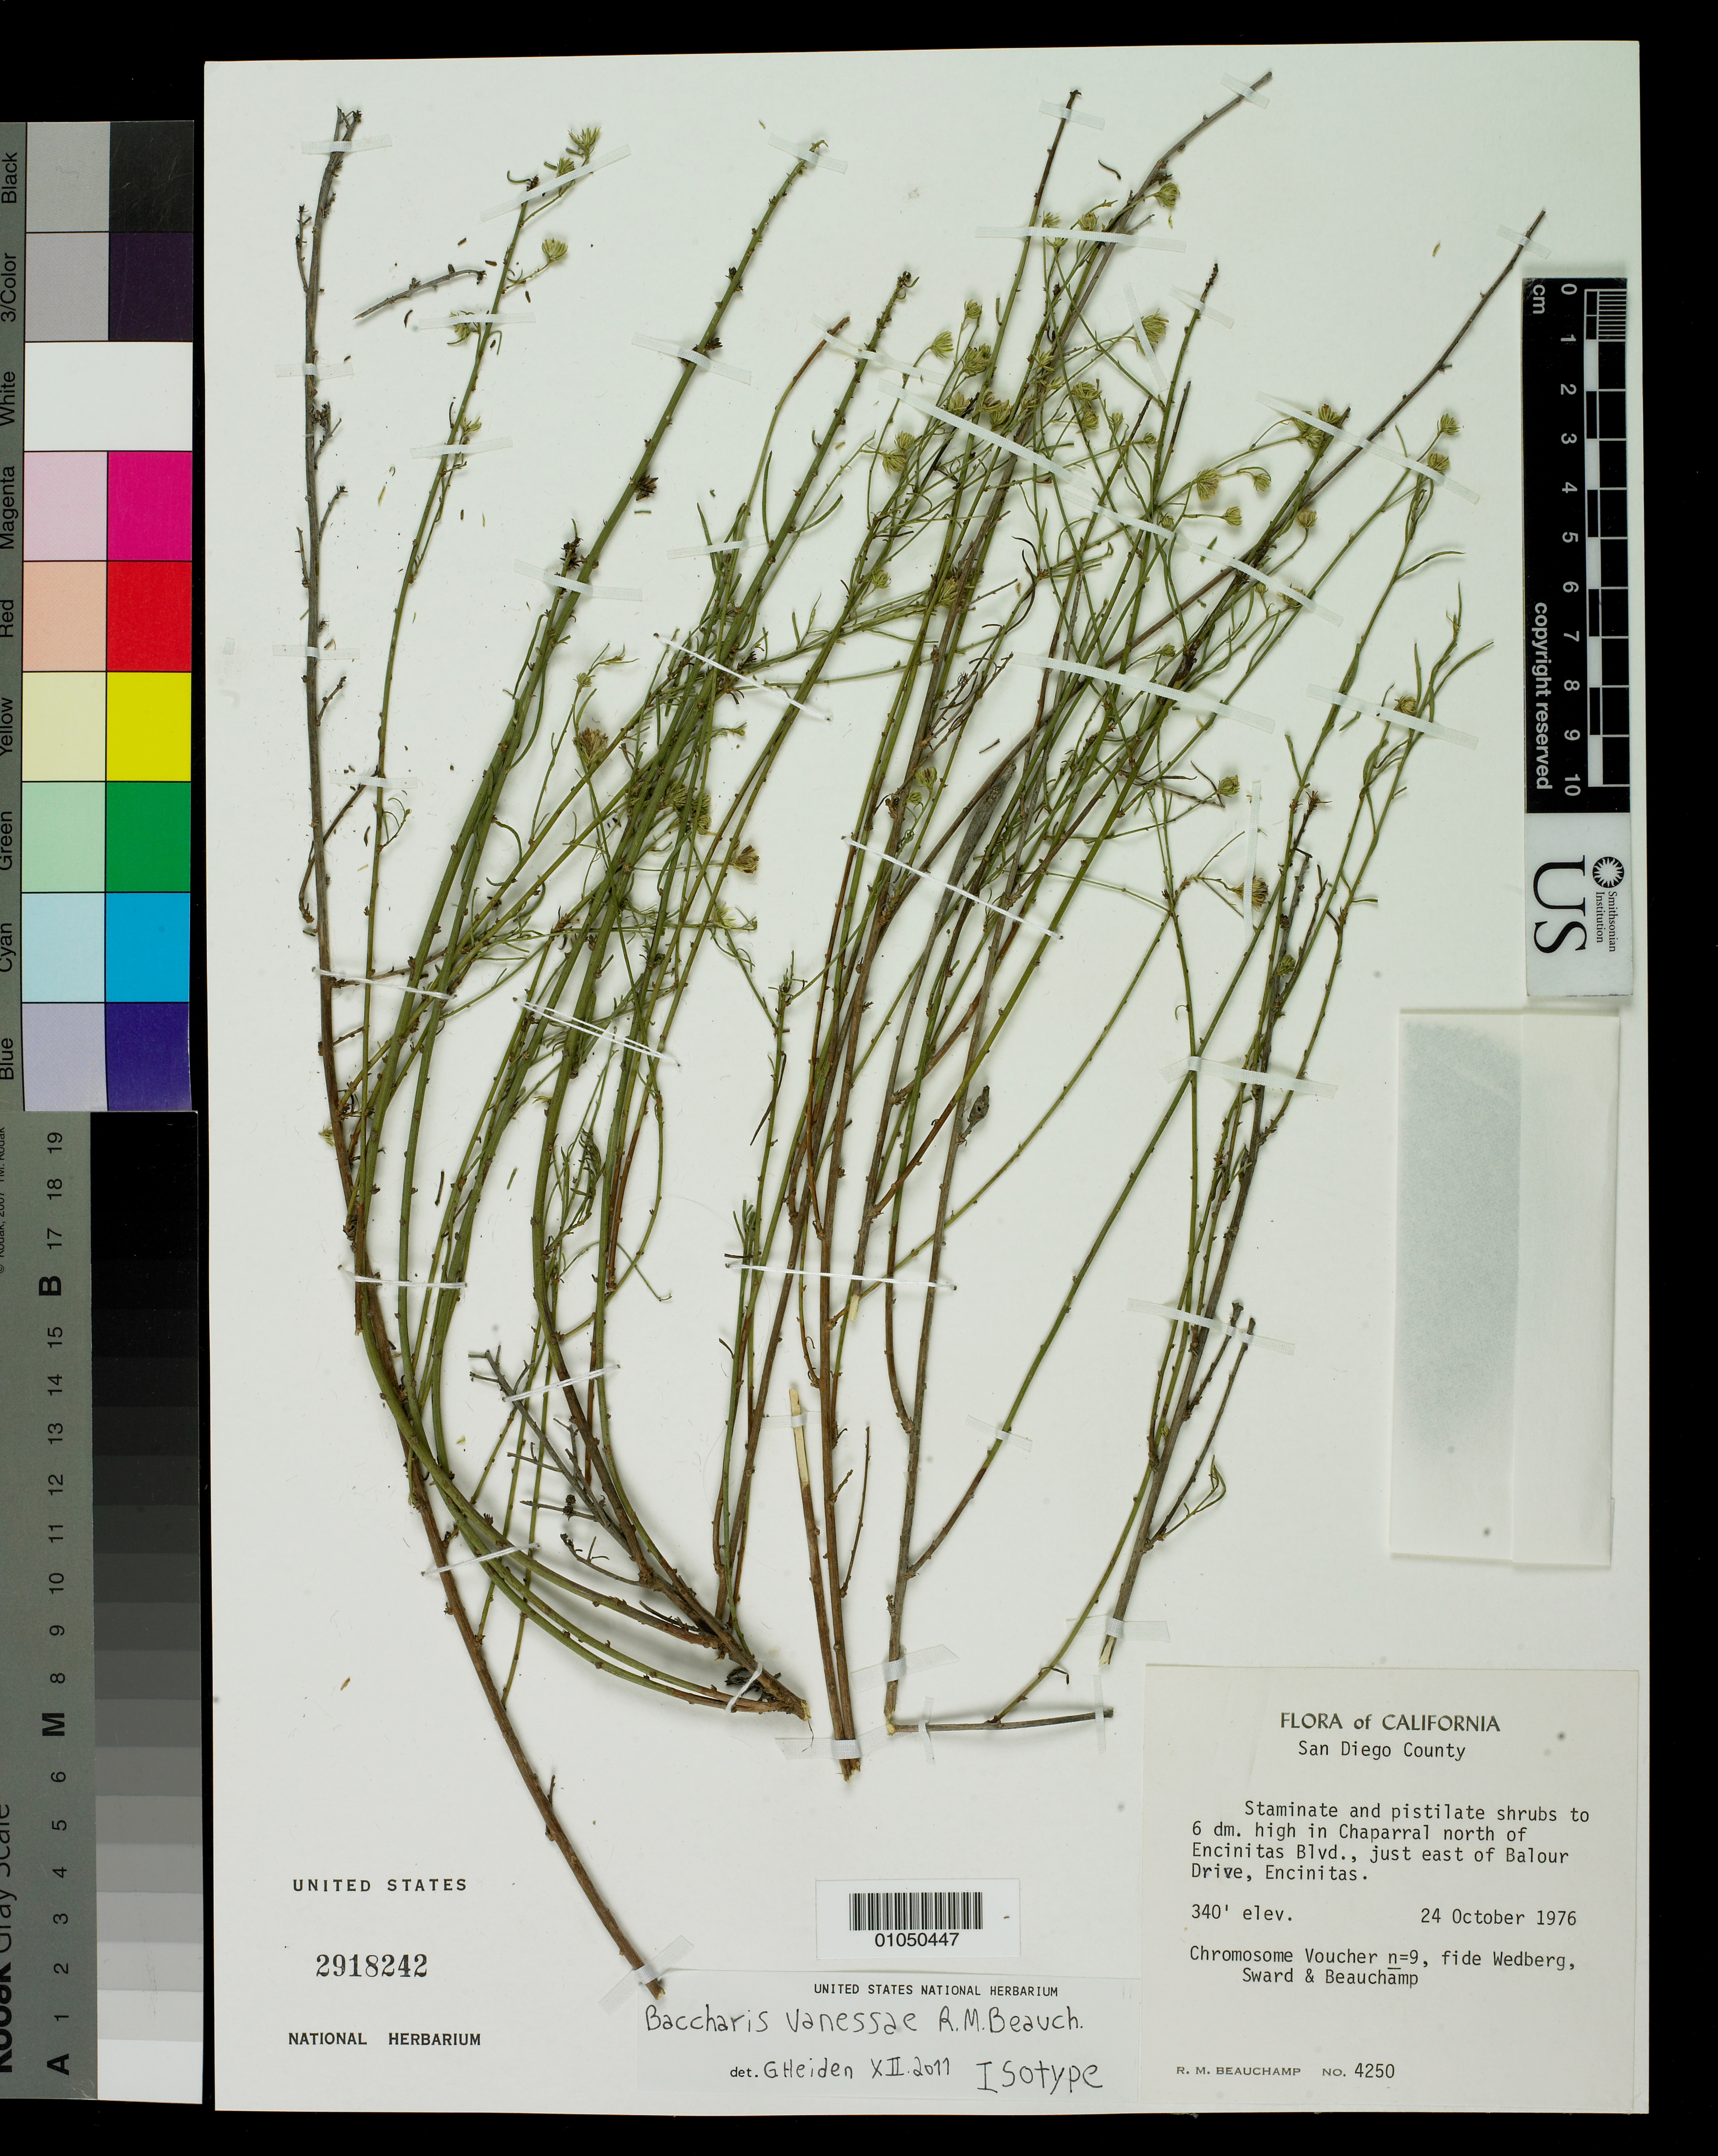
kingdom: Plantae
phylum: Tracheophyta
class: Magnoliopsida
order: Asterales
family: Asteraceae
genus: Baccharis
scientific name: Baccharis vanessae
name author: R.M. Beauch.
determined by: Heiden, G.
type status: Isotype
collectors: R. Beauchamp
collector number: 4250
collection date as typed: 24 Oct 1976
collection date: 1976-10-24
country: United States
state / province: California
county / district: San Diego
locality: North side of Encinitas Blvd., just east of Balour Drive, Encinitas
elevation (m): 104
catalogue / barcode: US 2918242